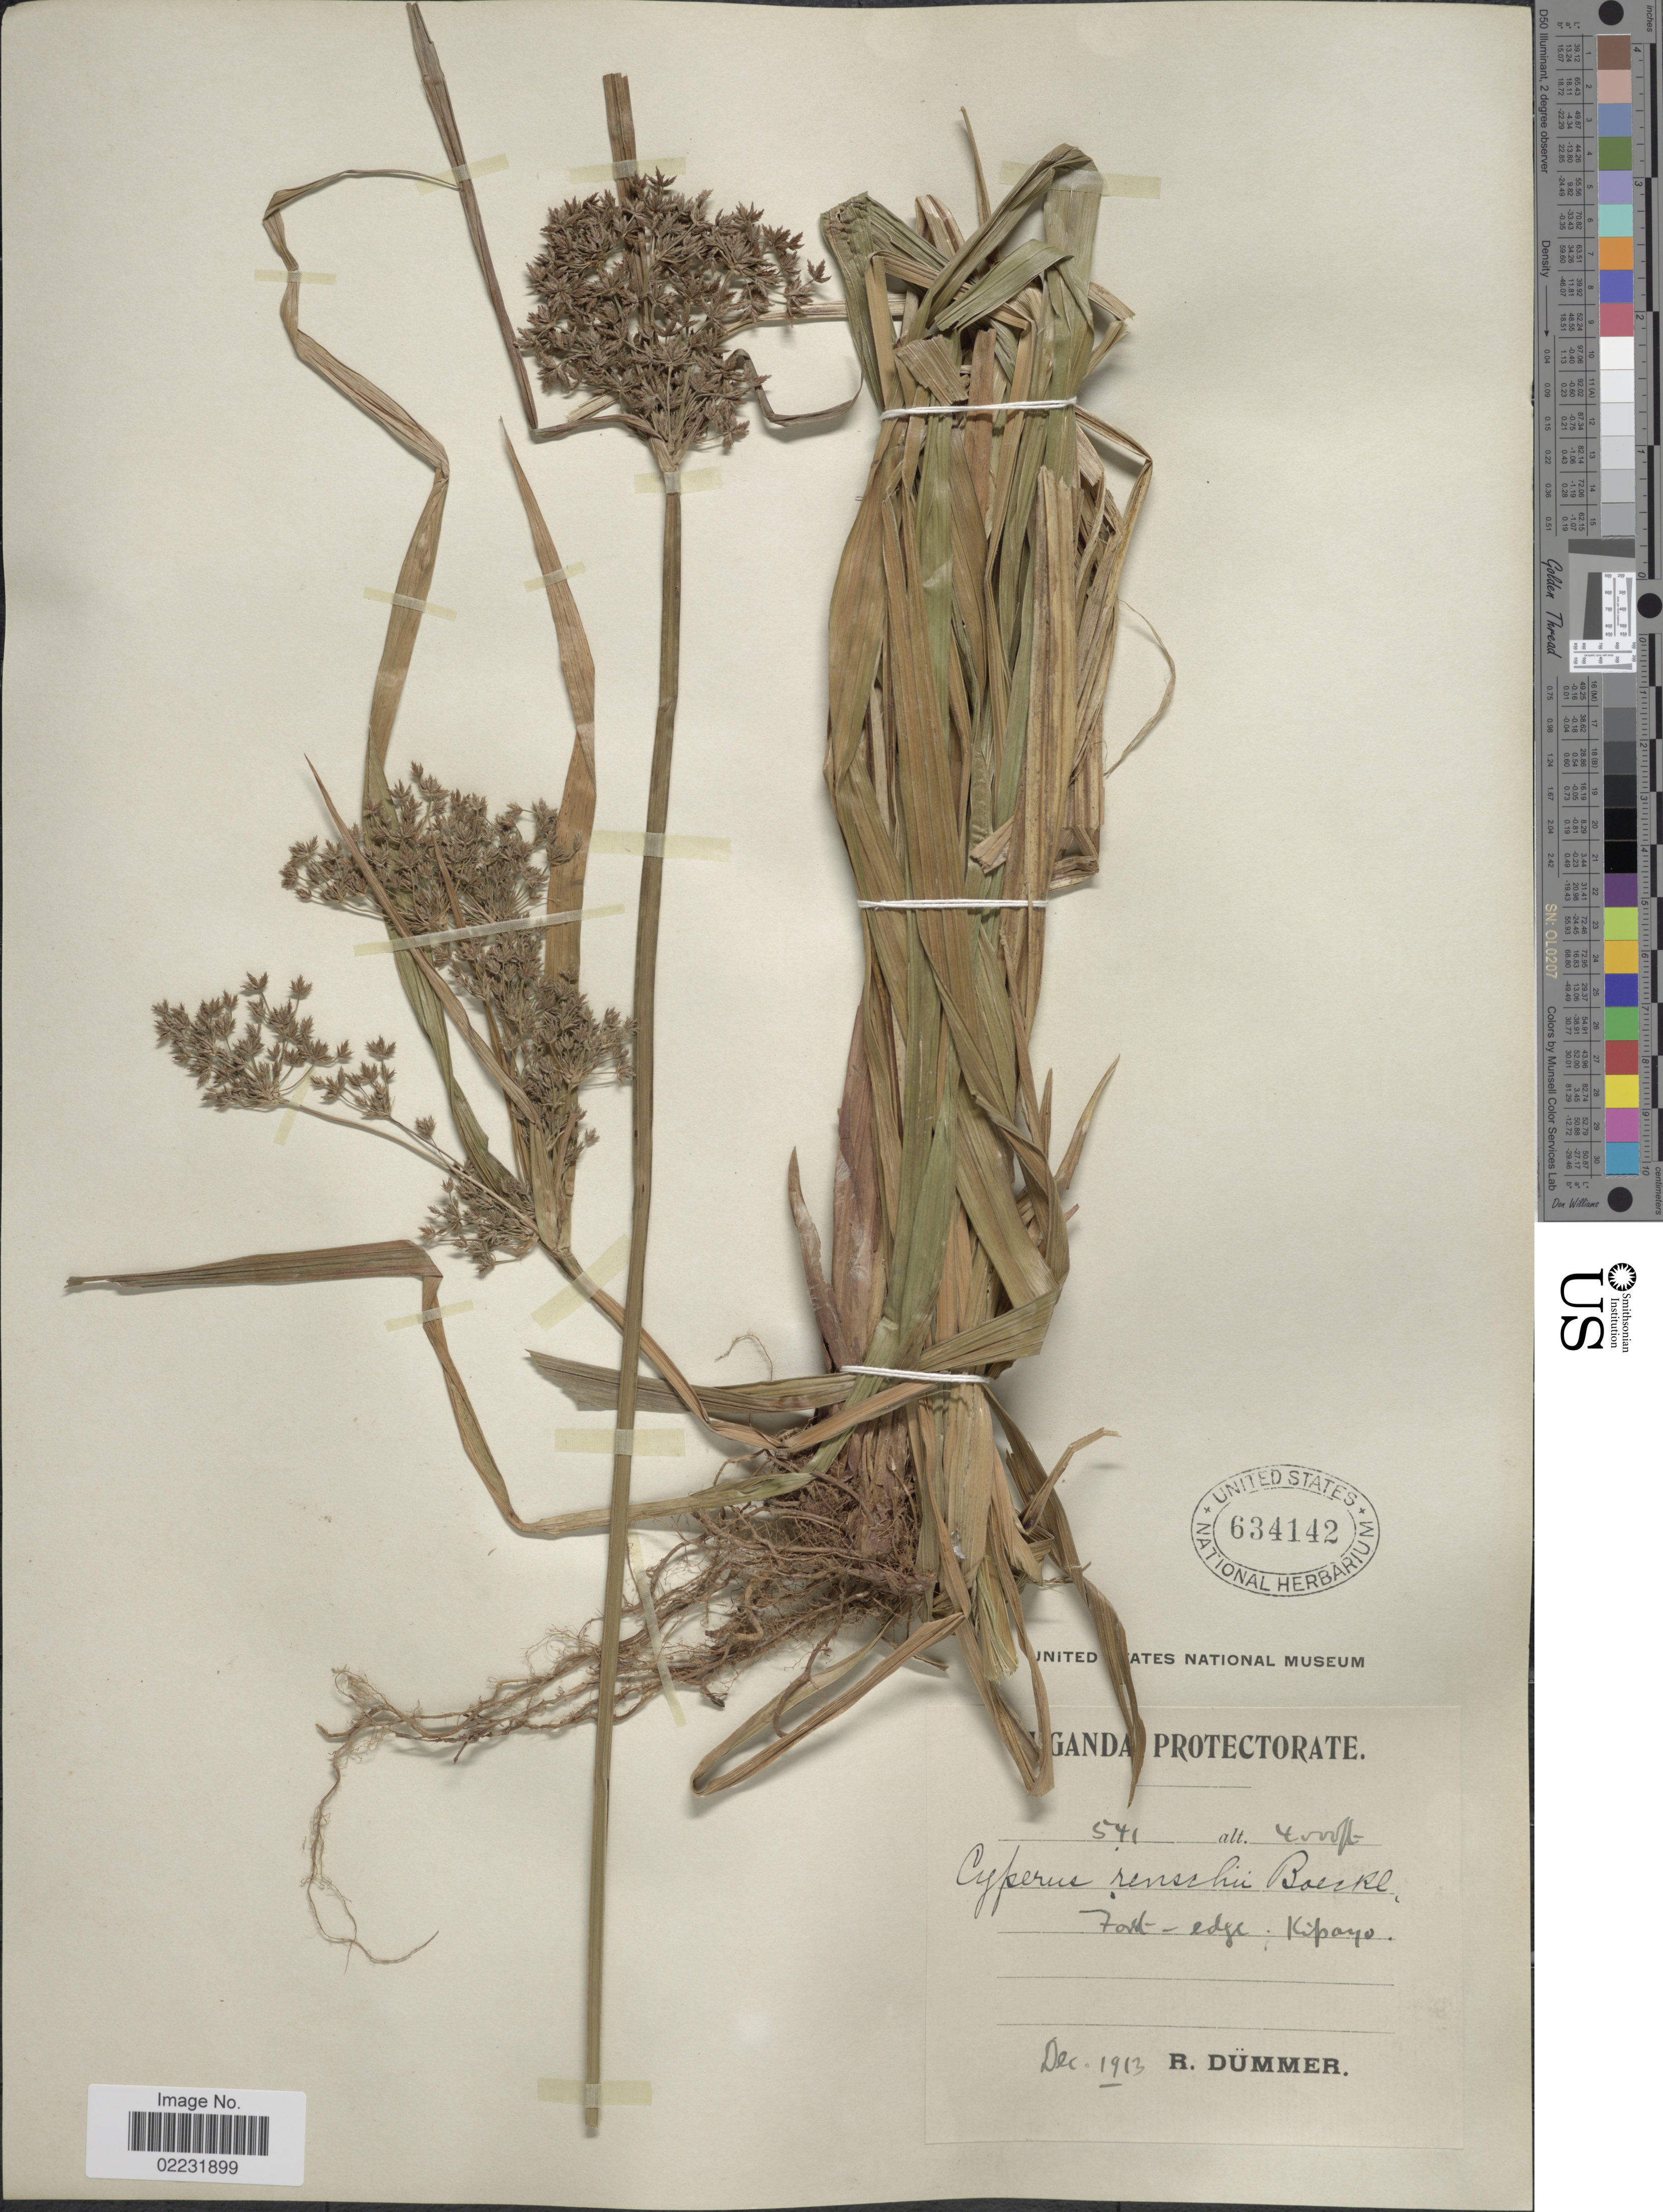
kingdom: Plantae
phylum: Tracheophyta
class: Liliopsida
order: Poales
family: Cyperaceae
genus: Cyperus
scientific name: Cyperus renschii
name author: Boeckeler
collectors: R. A. Dümmer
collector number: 541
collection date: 1913-12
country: Uganda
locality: Fort edge, Kipayo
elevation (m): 1219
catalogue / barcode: US 634142